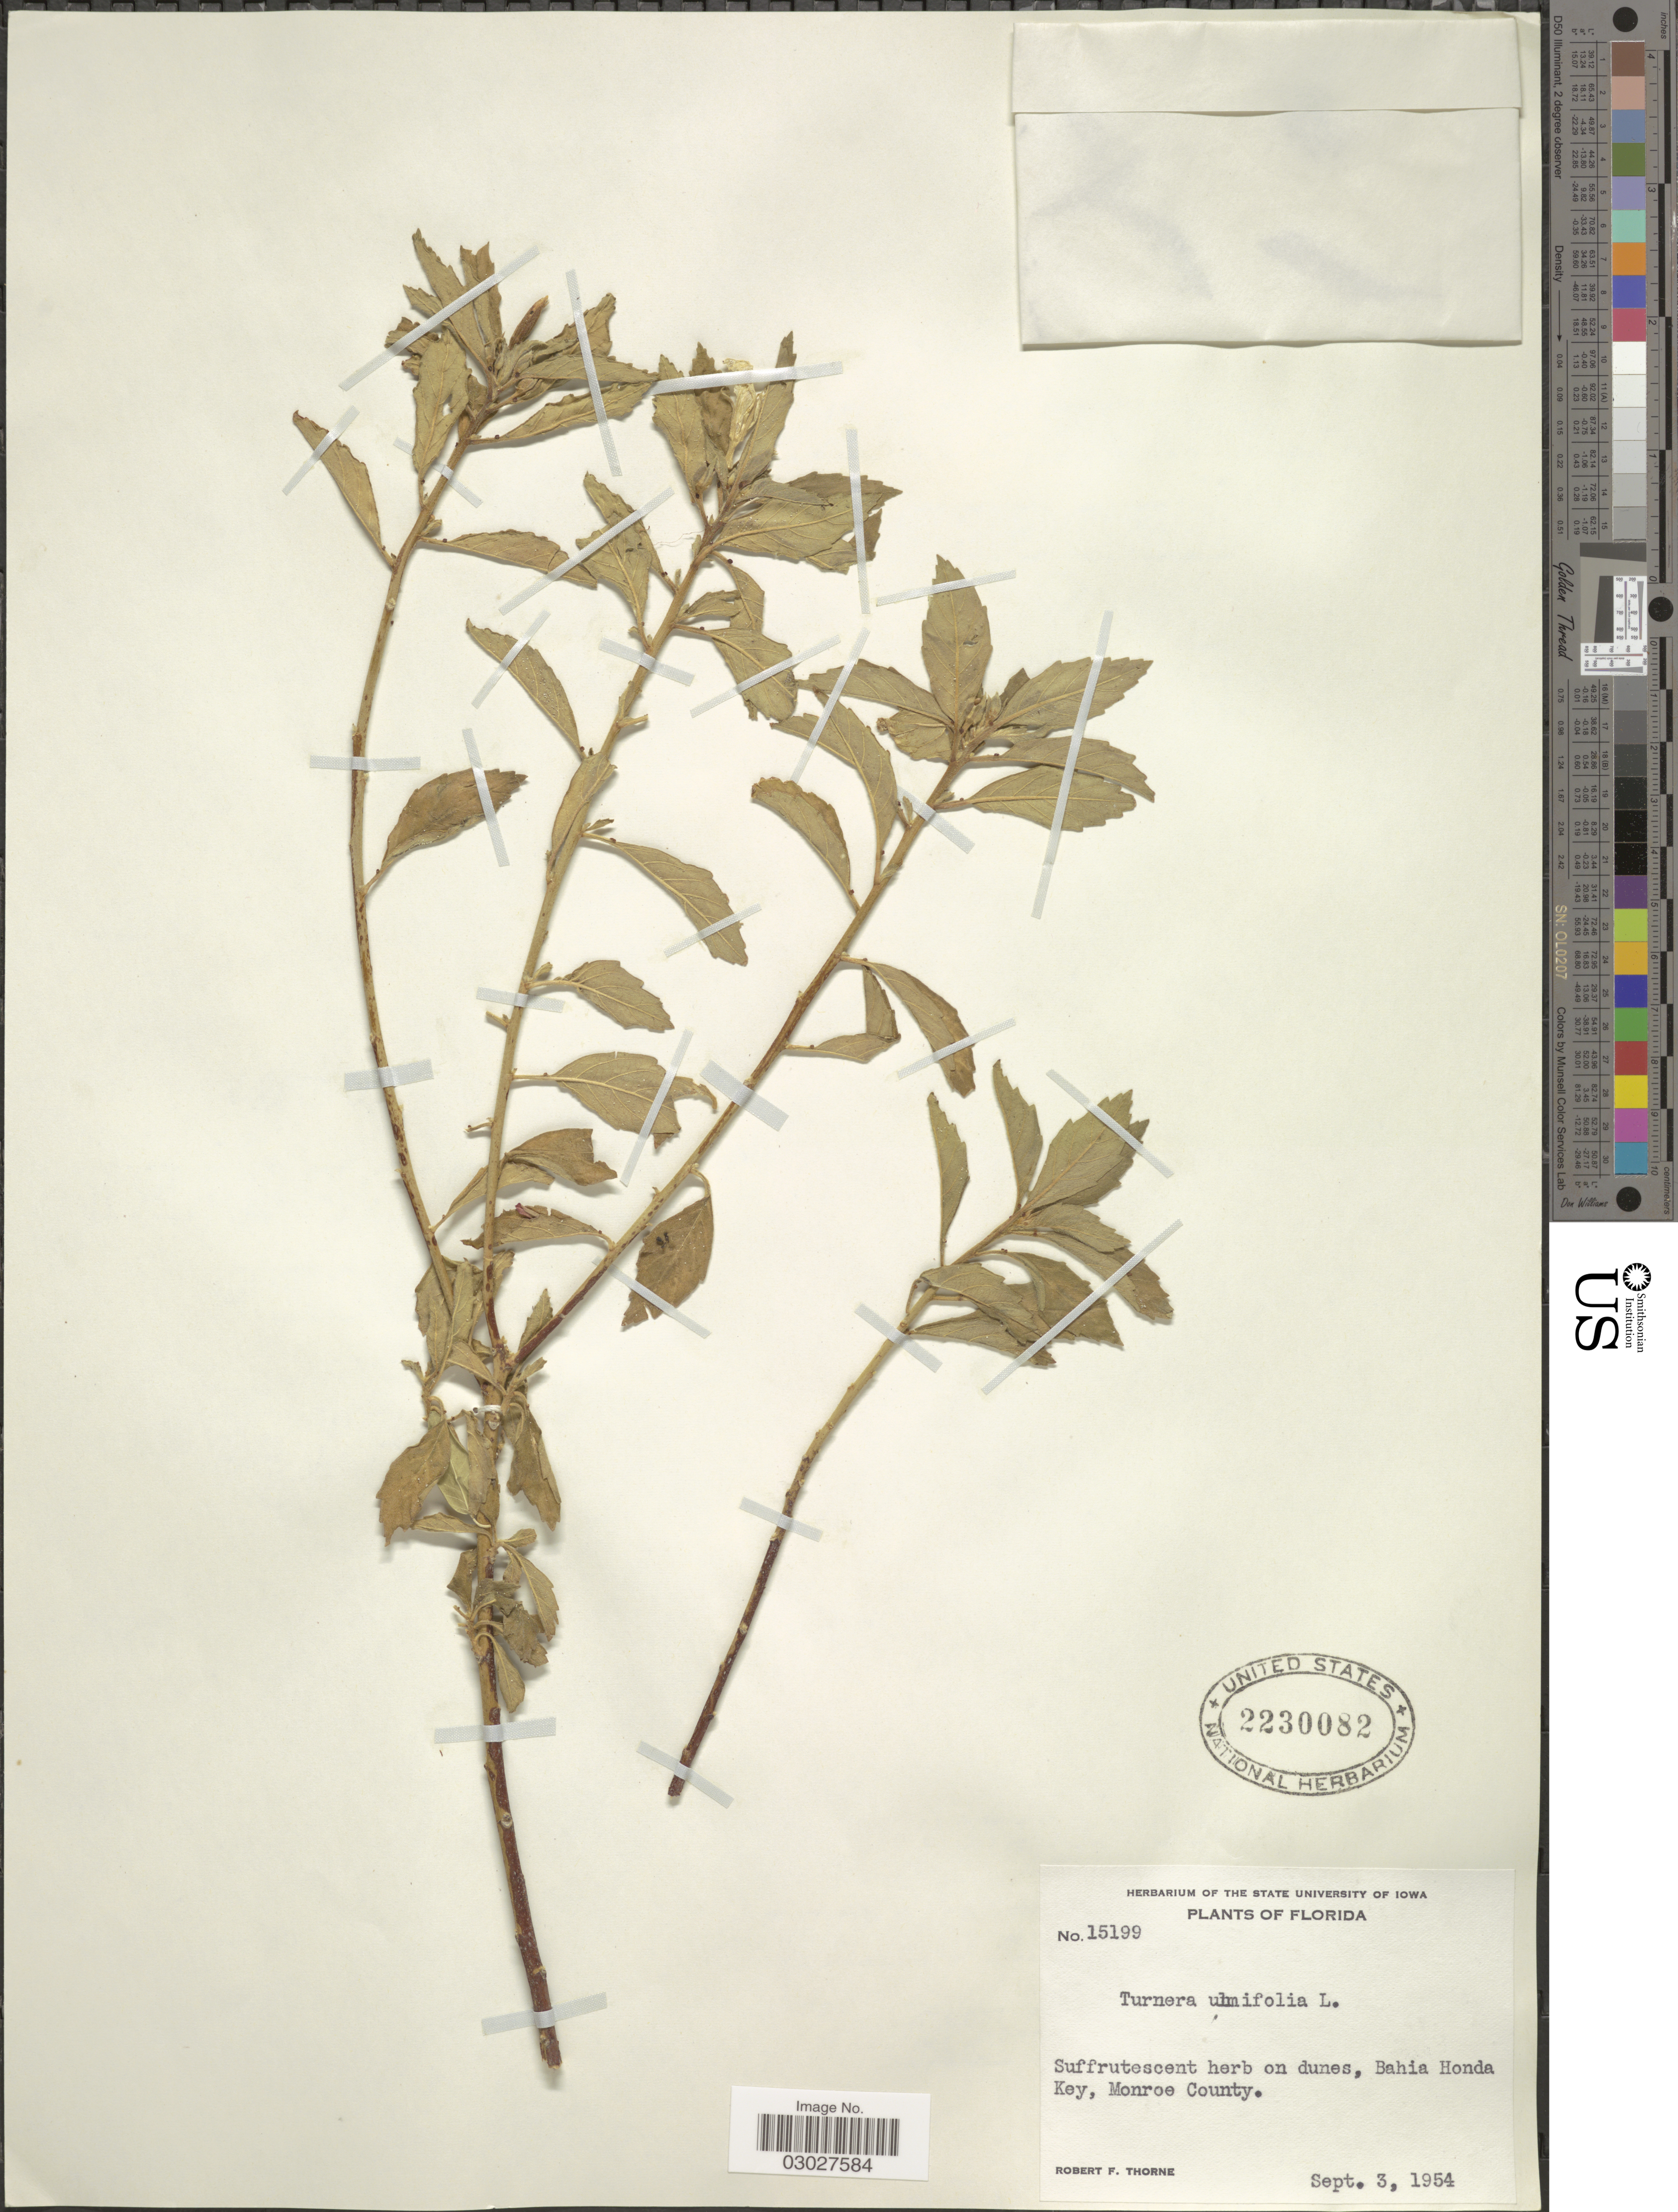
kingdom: Plantae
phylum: Tracheophyta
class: Magnoliopsida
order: Malpighiales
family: Turneraceae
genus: Turnera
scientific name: Turnera ulmifolia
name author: L.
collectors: R. F. Thorne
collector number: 15199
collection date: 1954-09-03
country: United States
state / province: Florida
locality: Bahia Honda Key, Monroe County.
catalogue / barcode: US 2230082